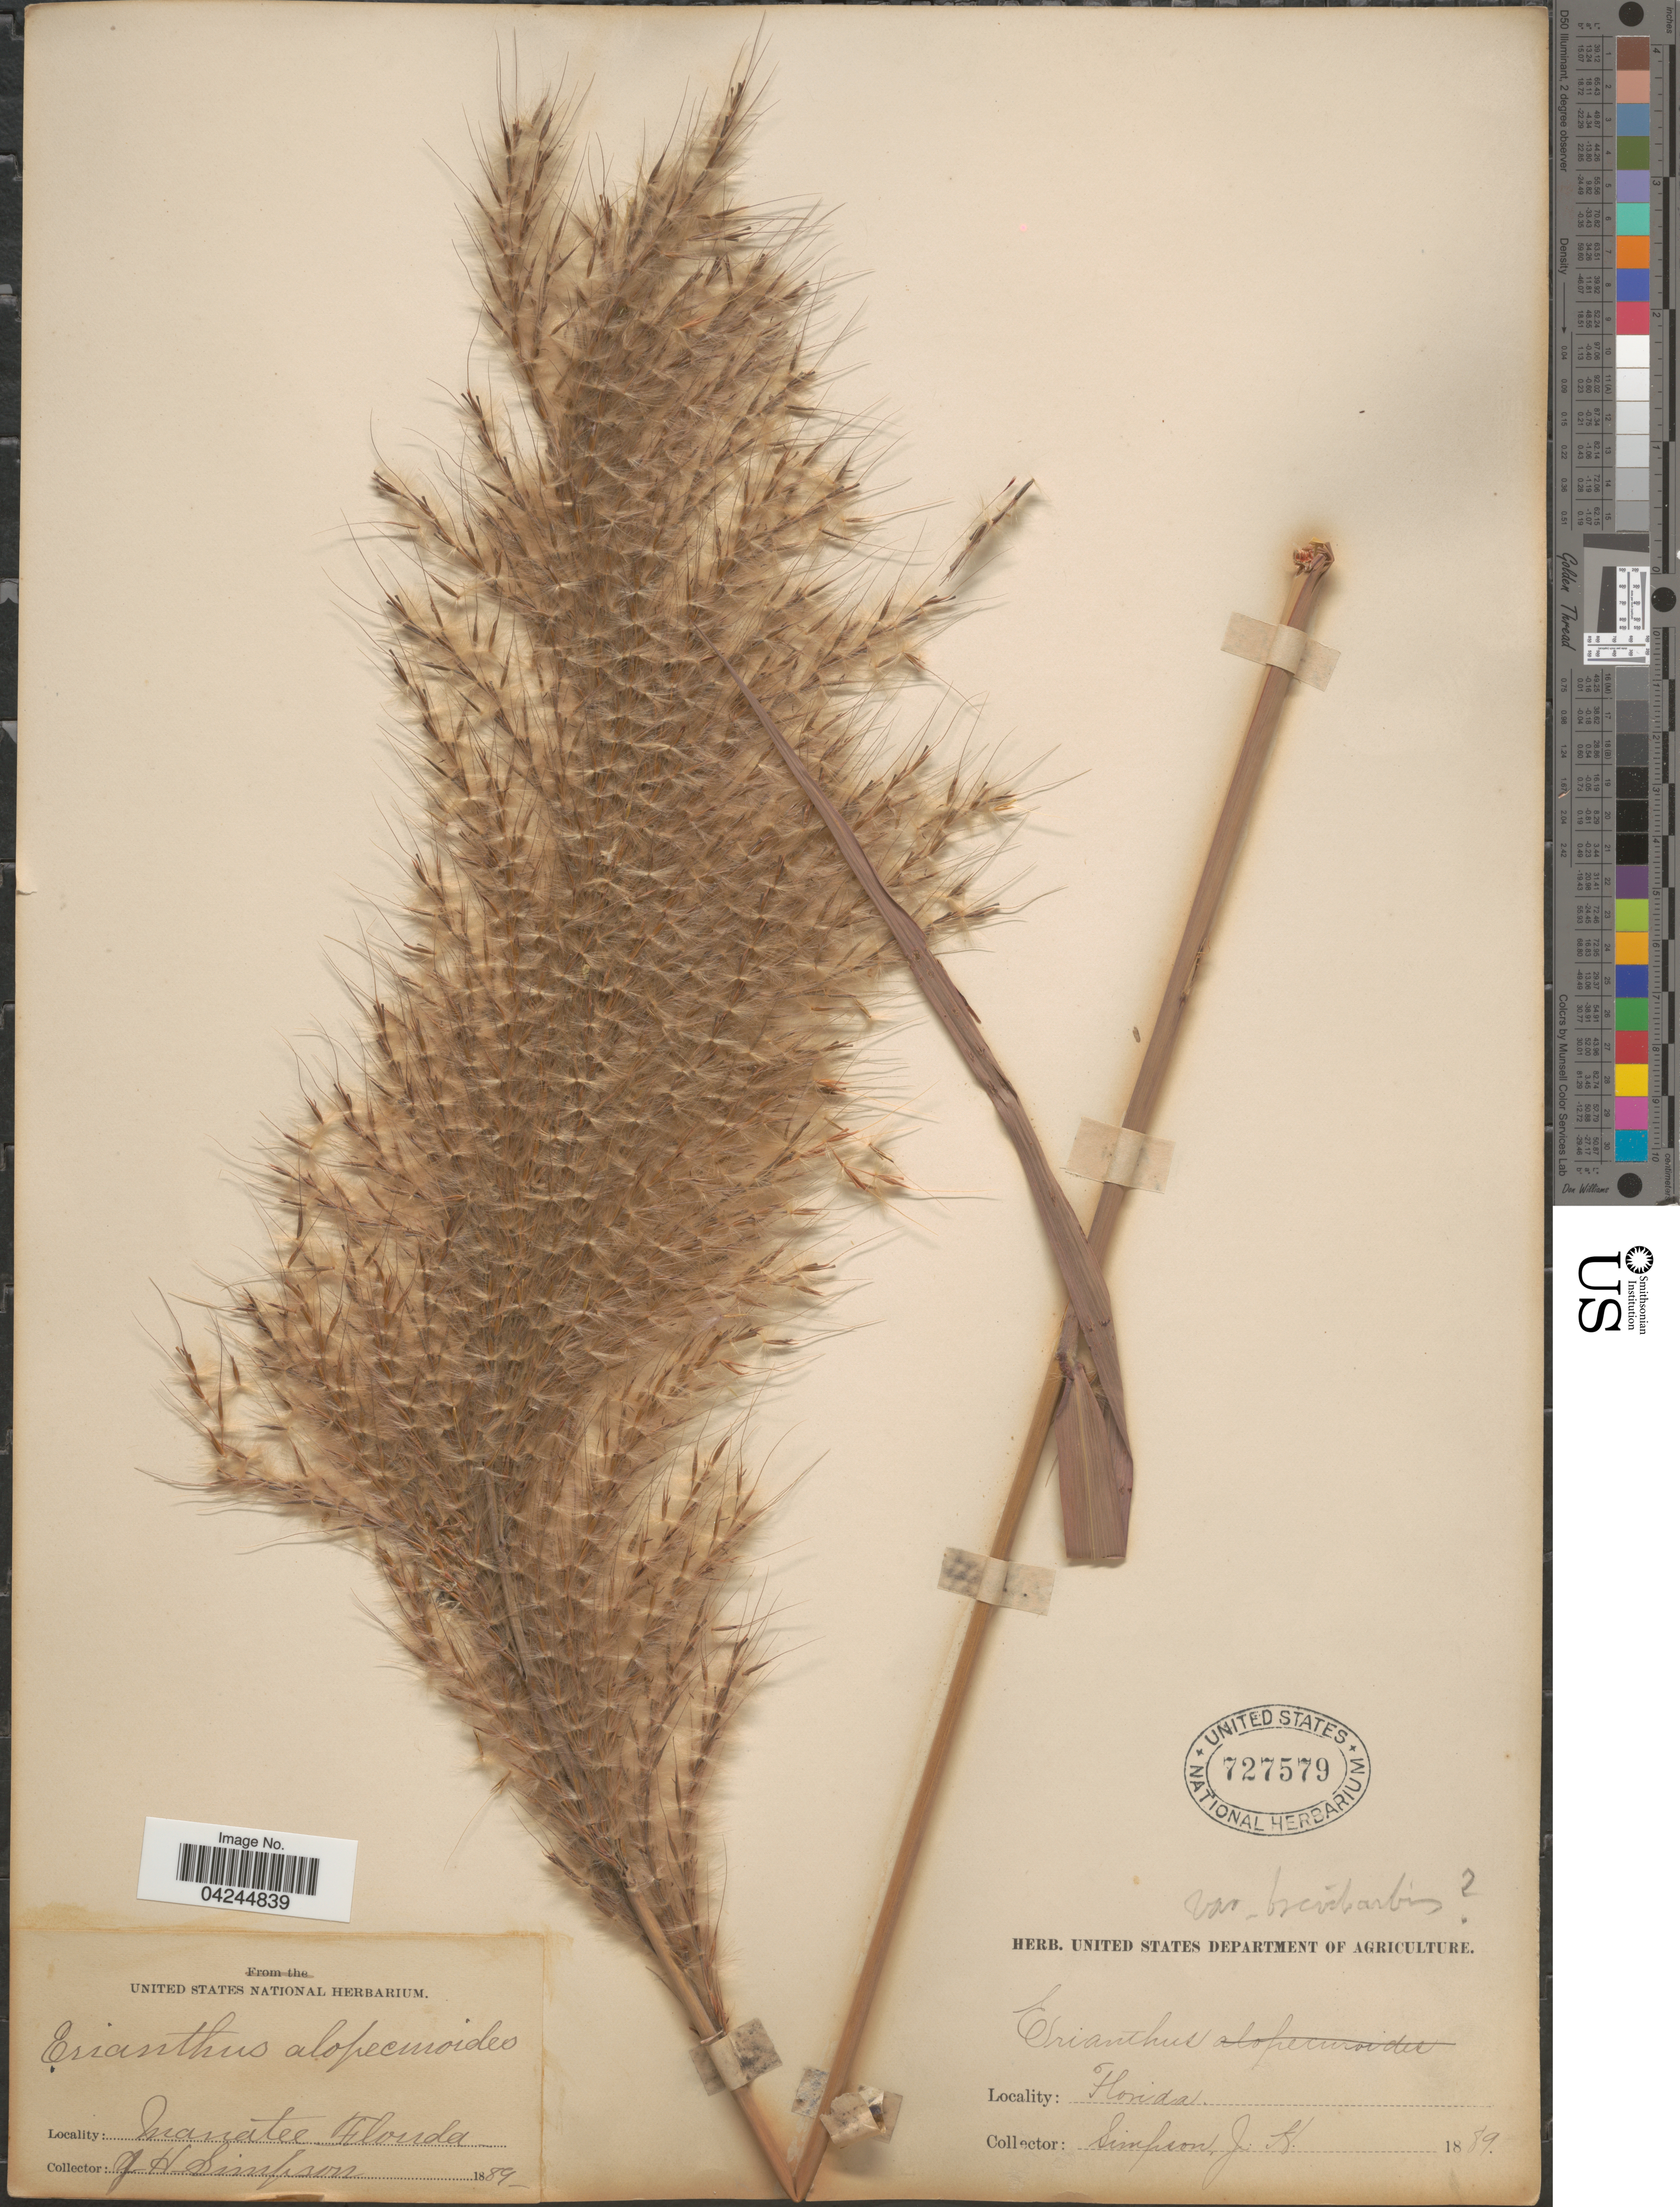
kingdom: Plantae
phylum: Tracheophyta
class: Liliopsida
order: Poales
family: Poaceae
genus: Erianthus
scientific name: Erianthus alopecuroides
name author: Elliott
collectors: J. H. Simpson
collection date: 1889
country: United States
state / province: Florida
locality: Manatee.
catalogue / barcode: US 727579